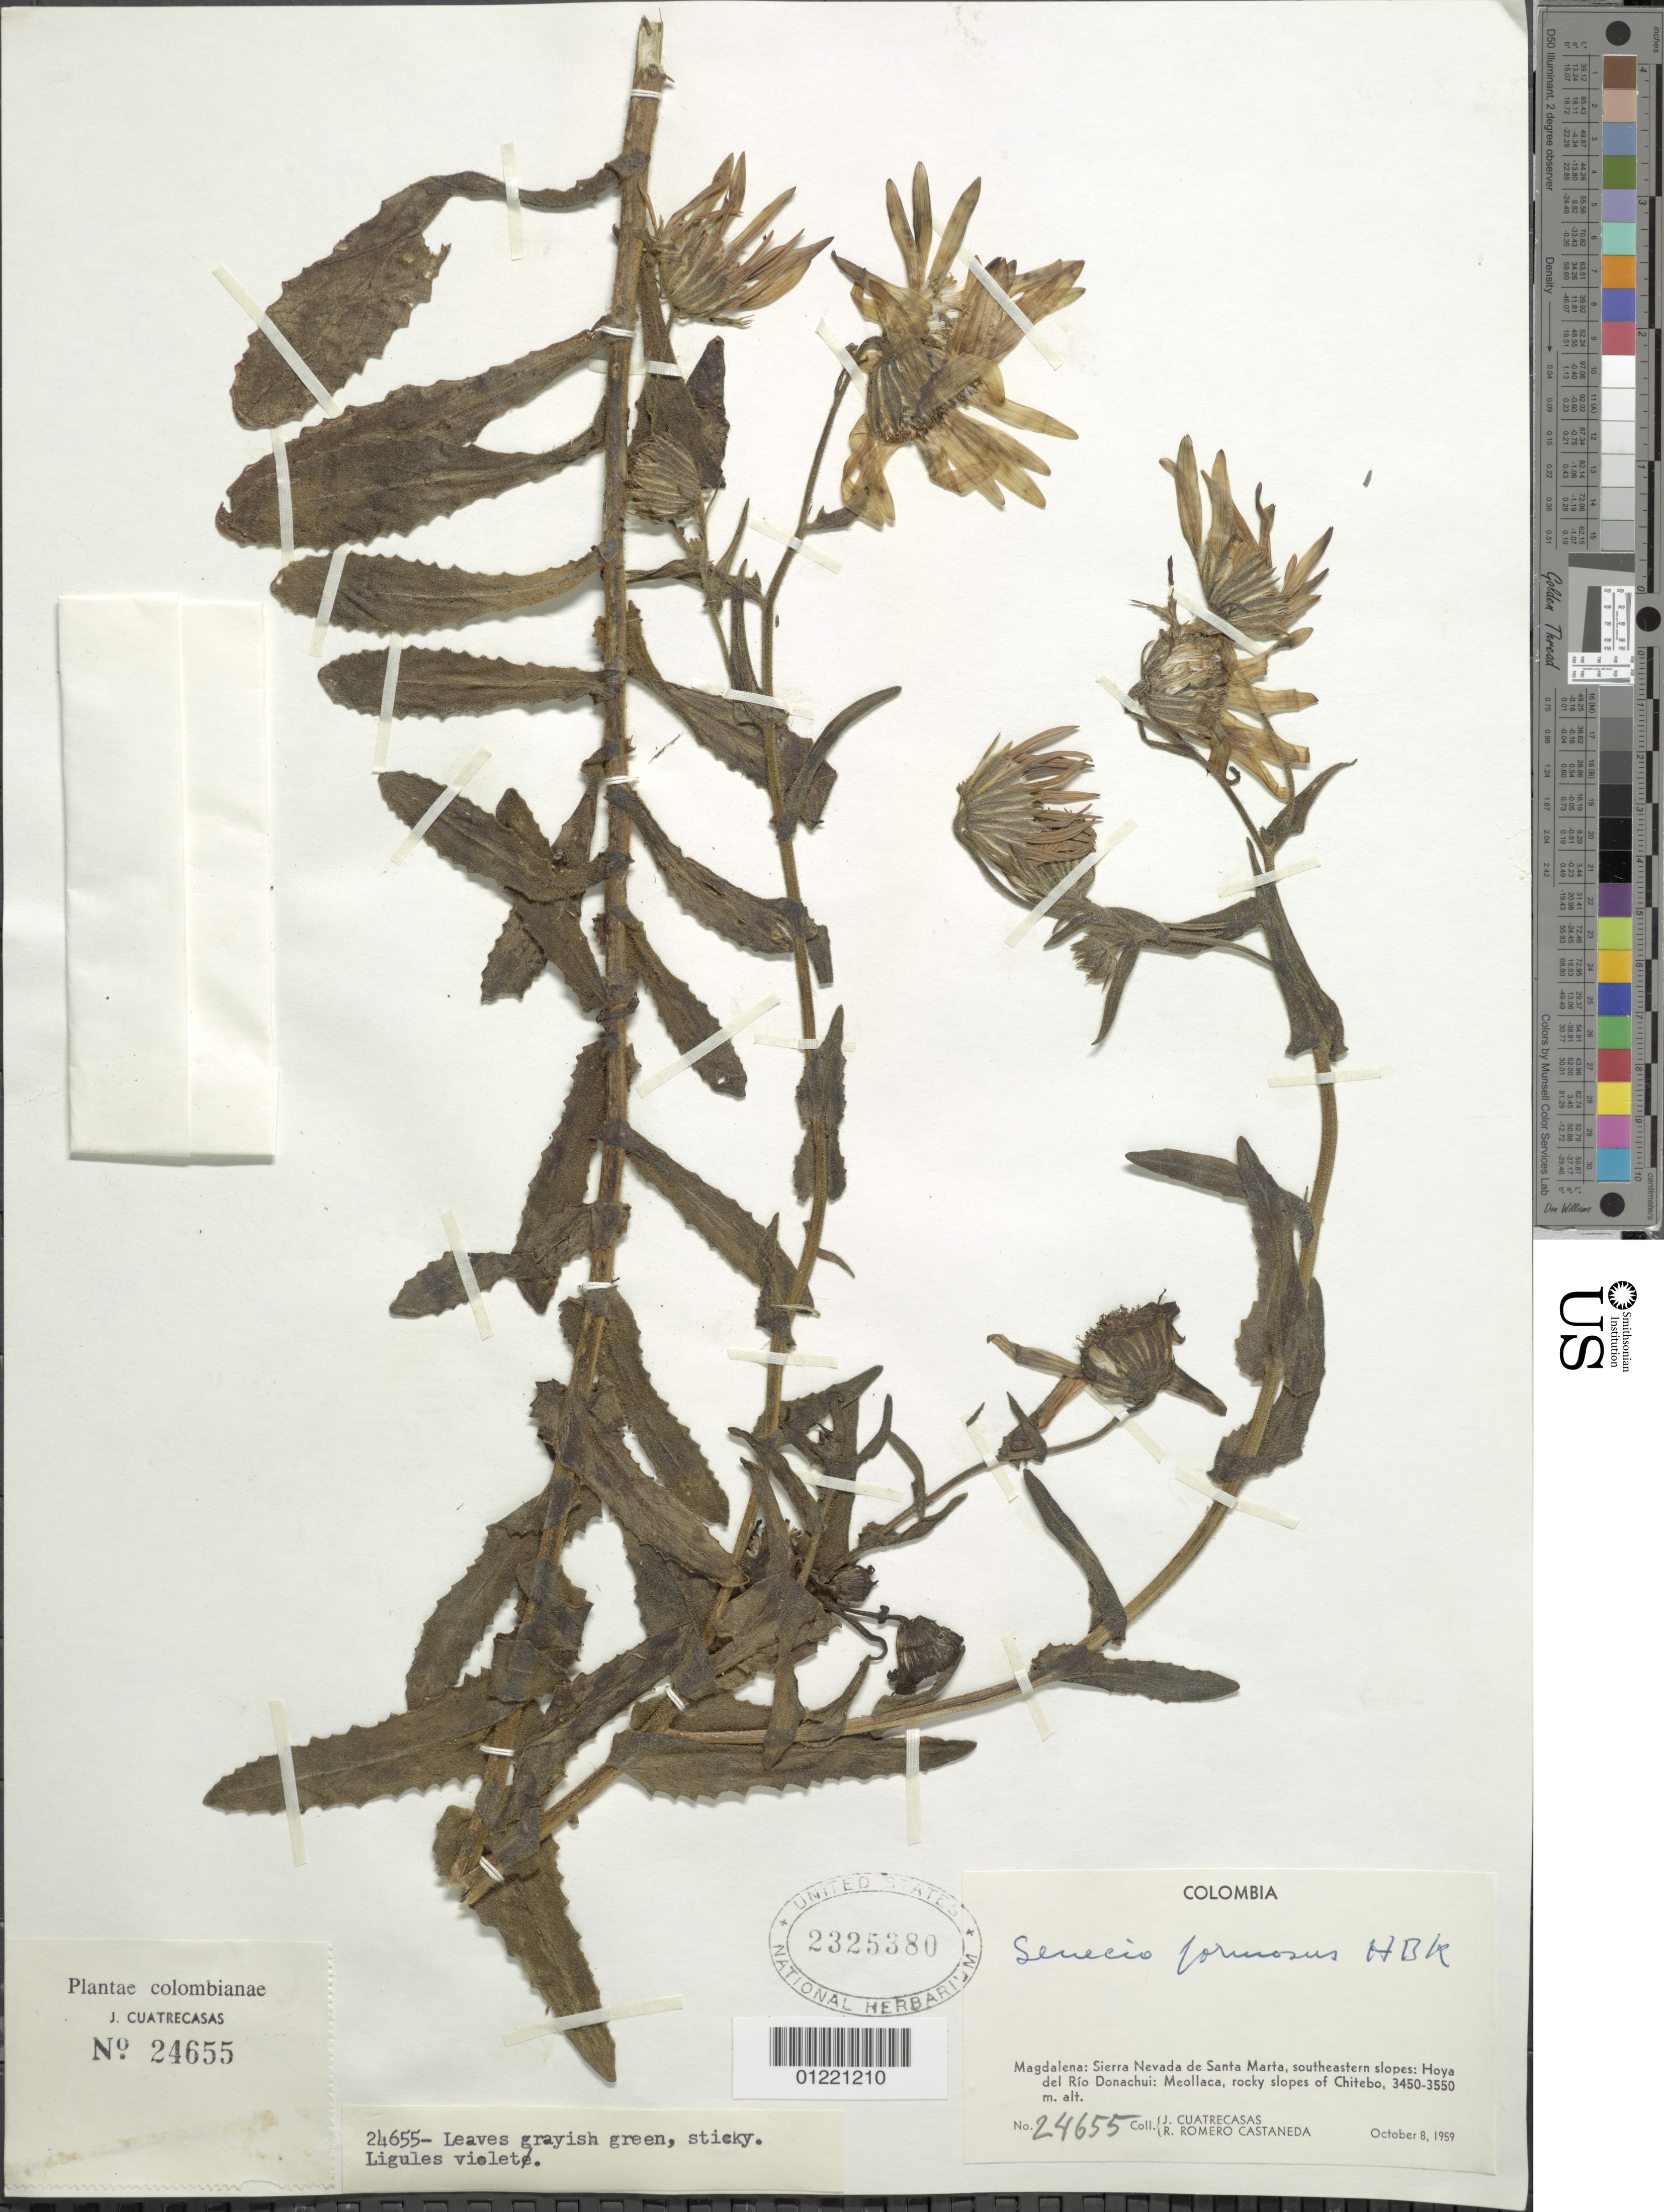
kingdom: Plantae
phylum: Tracheophyta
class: Magnoliopsida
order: Asterales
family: Asteraceae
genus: Senecio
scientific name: Senecio wedglacialis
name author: Cuatrec.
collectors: J. Cuatrecasas & R. Romero Castañeda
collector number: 24655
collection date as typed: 08 Oct 1959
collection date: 1959-10-08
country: Colombia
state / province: Magdalena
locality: Sierra Nevada de Santa Marta, southeastern slopes: Hoya Rio del Donachui: Meollaca (Meuyaca), rocky slopes of Chitebo.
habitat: rocky slopes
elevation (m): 3450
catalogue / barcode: US 2325380